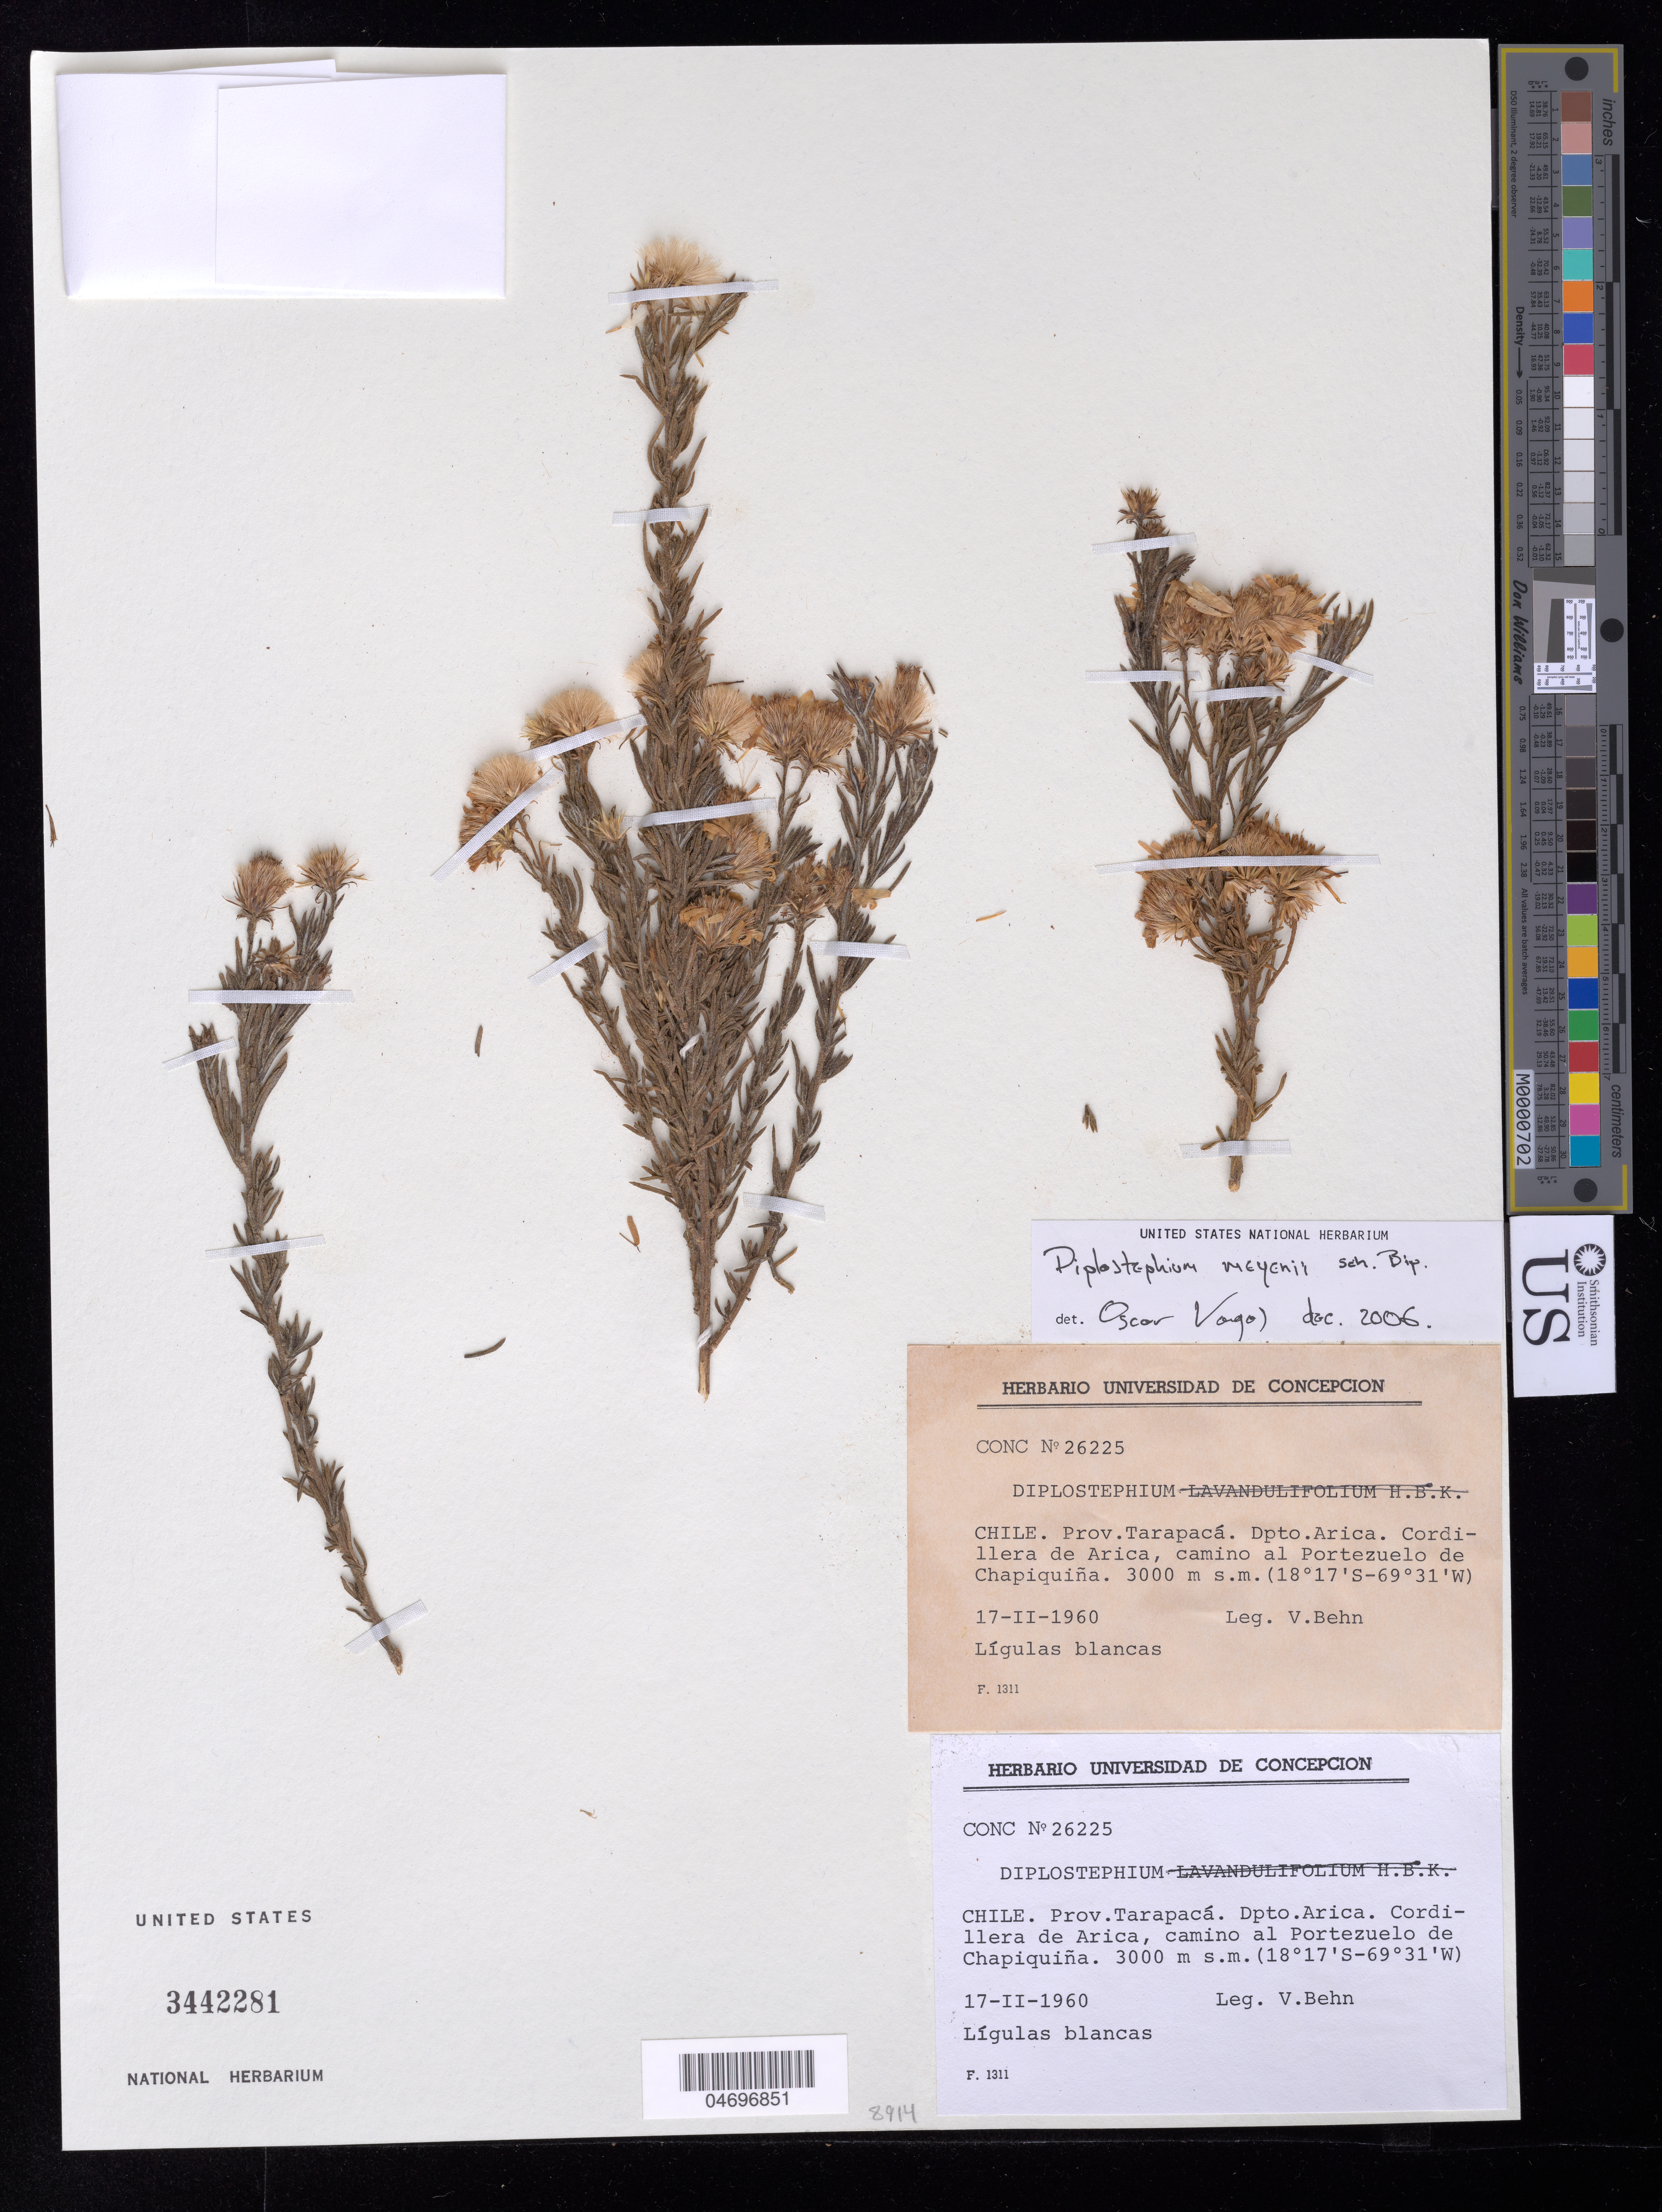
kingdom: Plantae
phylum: Tracheophyta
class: Magnoliopsida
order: Asterales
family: Asteraceae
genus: Diplostephium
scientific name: Diplostephium meyenii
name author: (Sch. Bip. ex Wedd.) S.F. Blake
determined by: Vargas, Oscar M.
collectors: V. Behn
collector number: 26225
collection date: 1960-02-17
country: Chile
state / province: Tarapacá (I)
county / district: Arica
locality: Cordillera de Arica, camino al Portezuelo de Chapiquina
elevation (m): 3000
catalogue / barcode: US 3442281